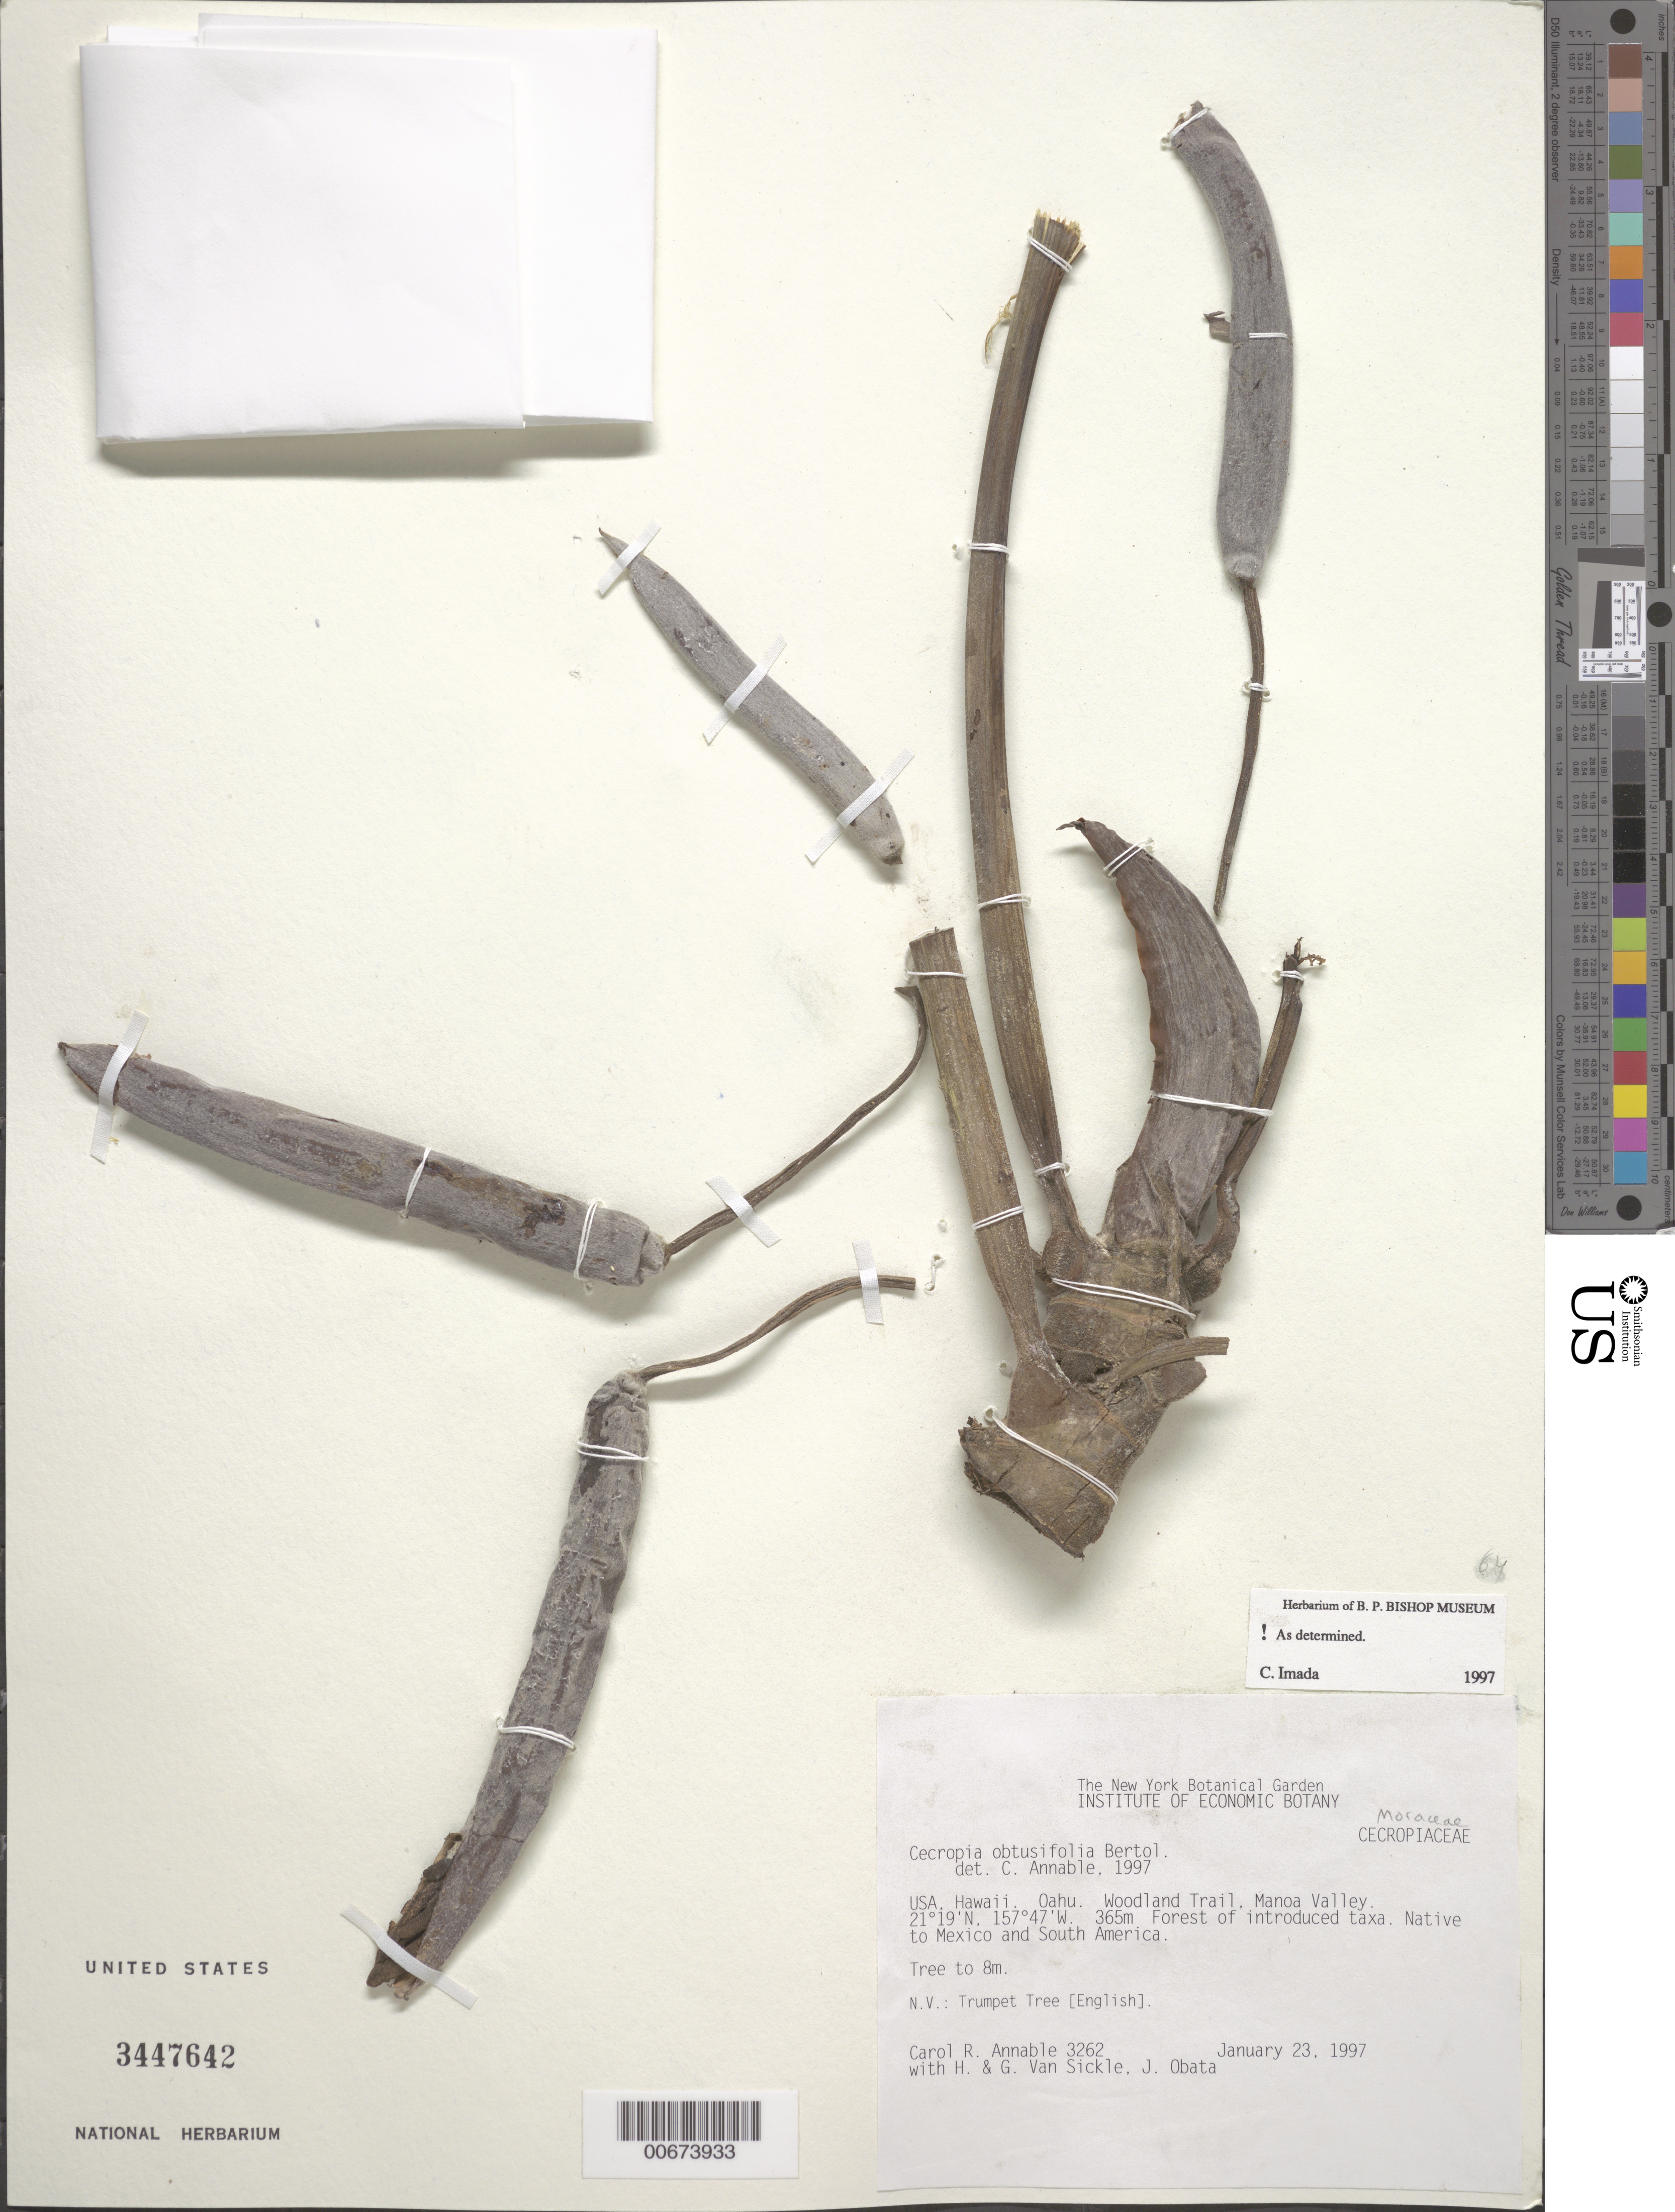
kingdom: Plantae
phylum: Tracheophyta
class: Magnoliopsida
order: Rosales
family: Urticaceae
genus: Cecropia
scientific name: Cecropia obtusifolia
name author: Bertol.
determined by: Imada, C.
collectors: C. R. Annable, H. Van Sickle, G. A. Van Sickle & J. Obata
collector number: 3262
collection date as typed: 23 Jan 1997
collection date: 1997-01-23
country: United States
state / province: Hawaii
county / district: Honolulu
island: Oahu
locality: woodland Trail, Manoa Valley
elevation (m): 365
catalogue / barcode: US 3447642